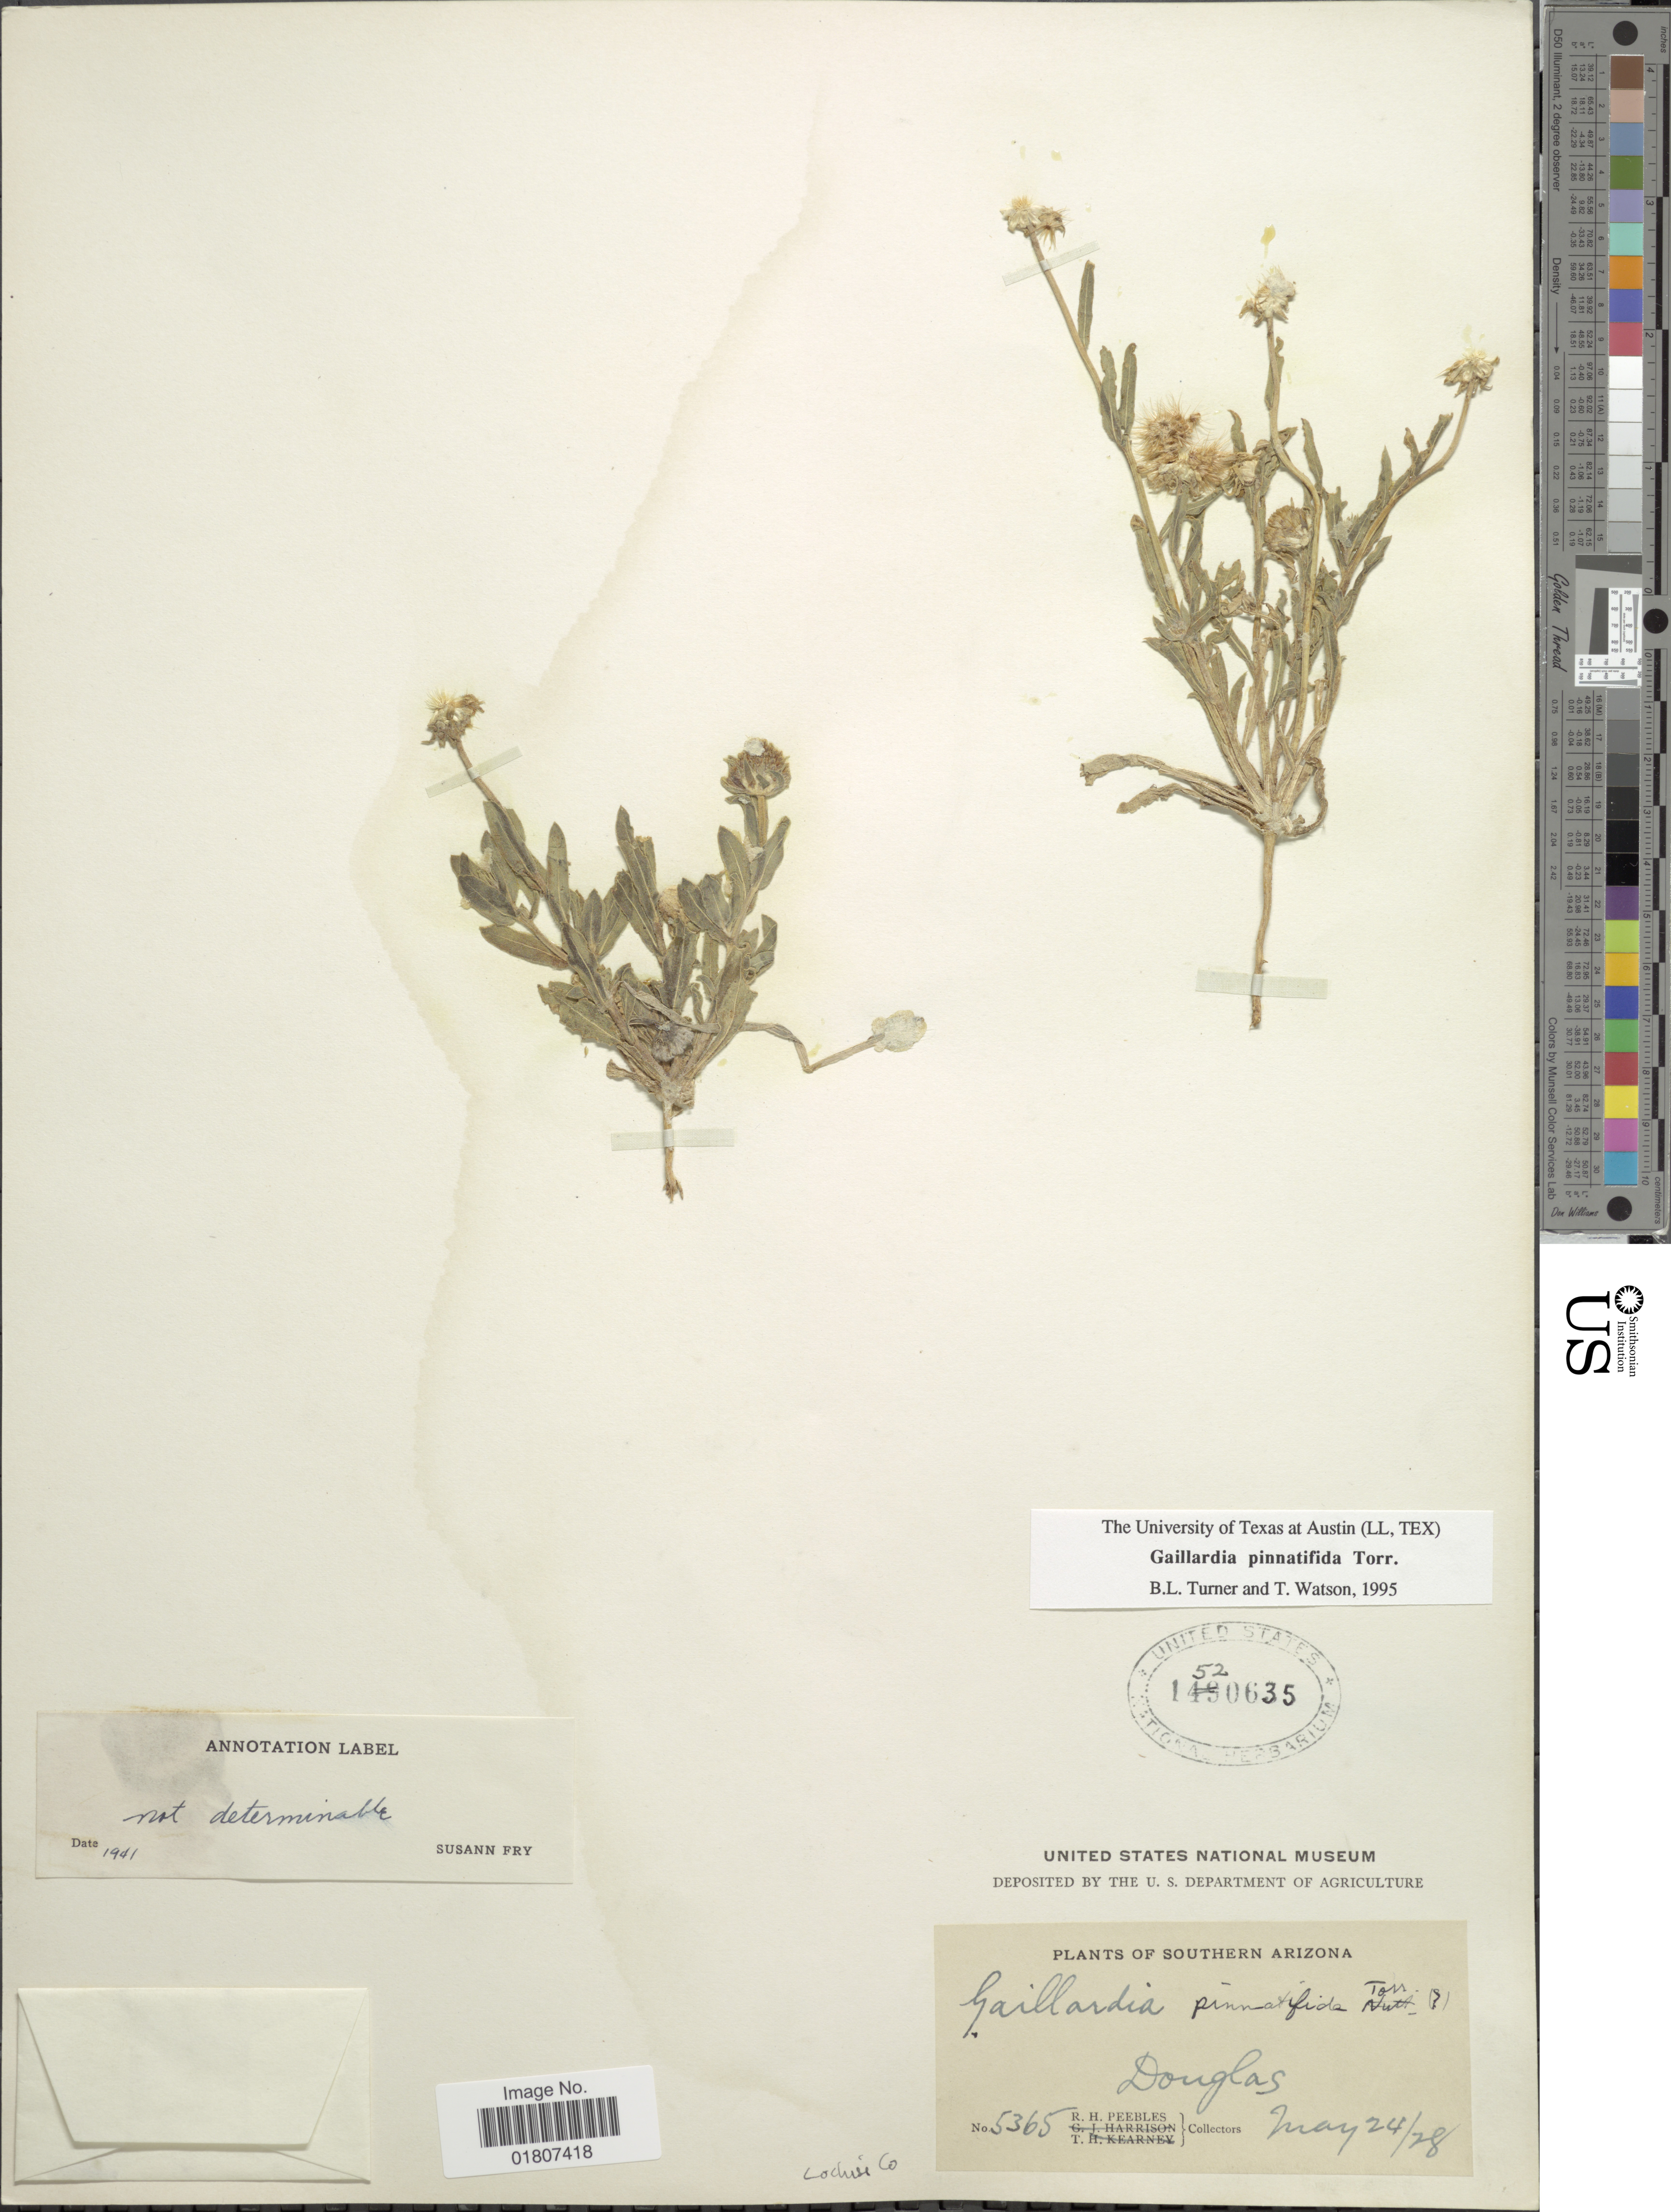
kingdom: Plantae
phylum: Tracheophyta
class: Magnoliopsida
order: Asterales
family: Asteraceae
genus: Gaillardia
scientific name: Gaillardia pinnatifida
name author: Torr.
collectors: R. H. Peebles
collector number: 5365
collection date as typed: Transcribed d/m/y: 25/5/28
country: United States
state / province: Arizona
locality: Southern Arizona. Douglas. Cochise Co.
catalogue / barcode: US 1520635